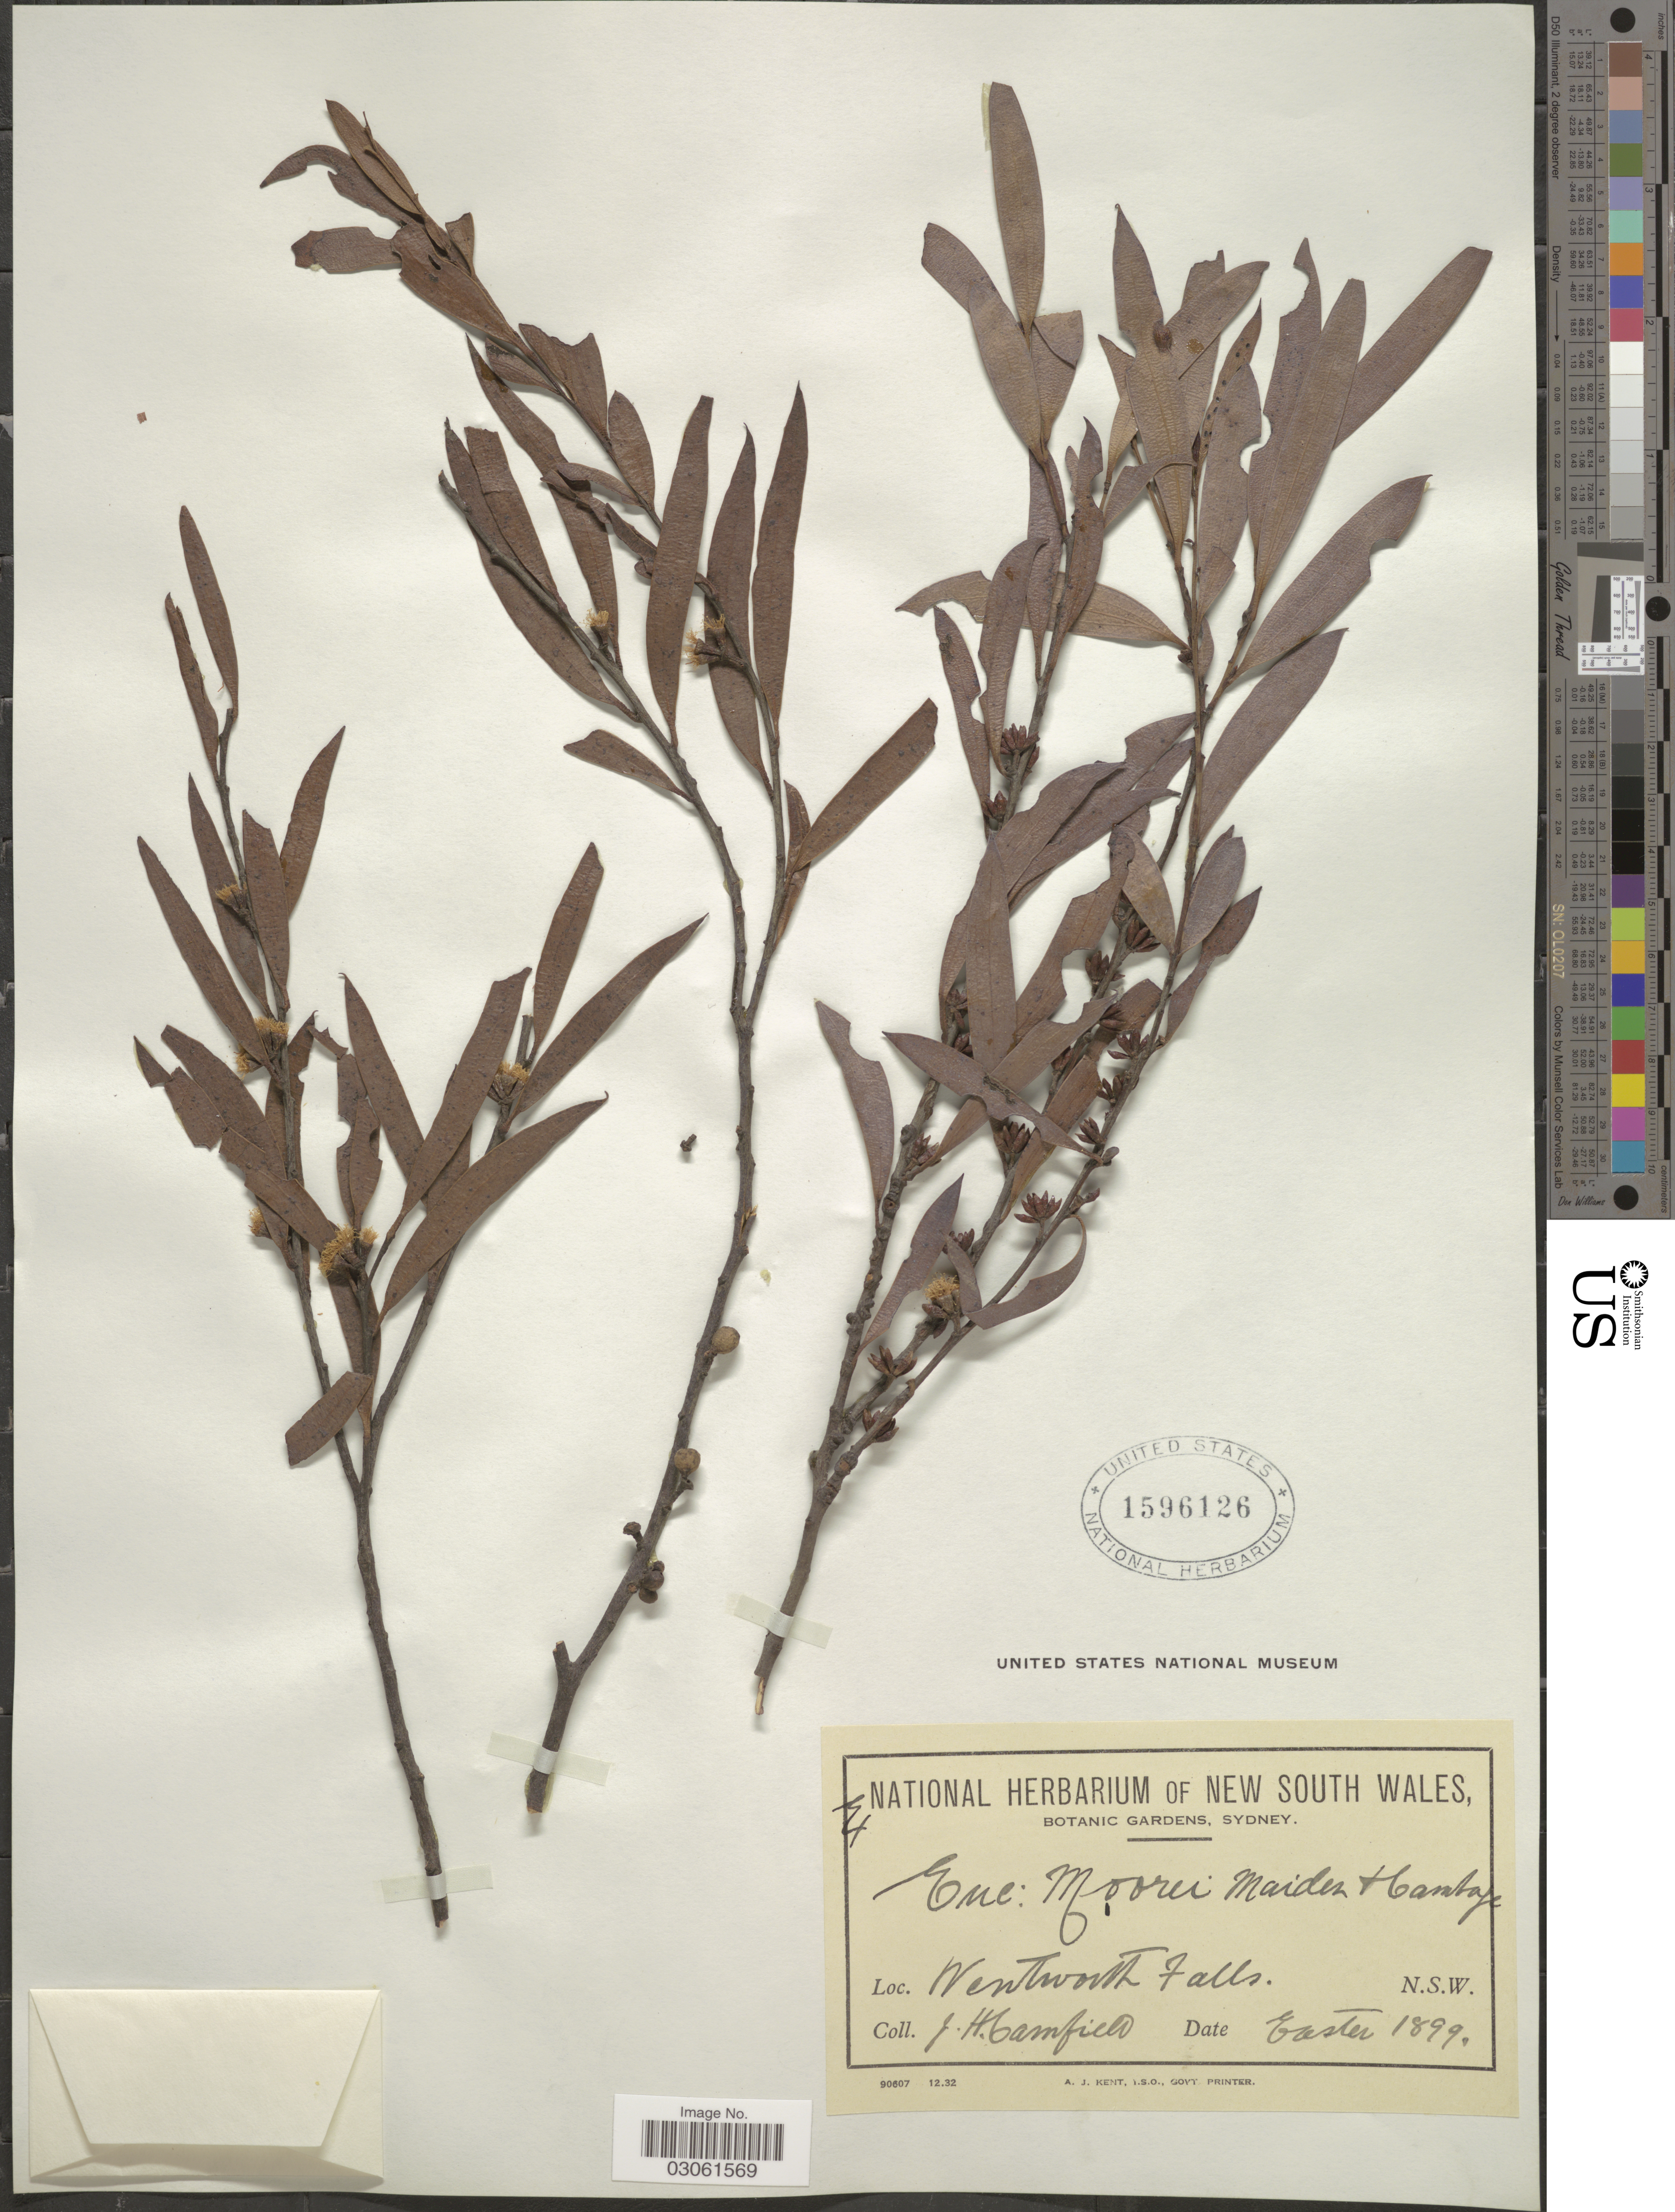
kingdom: Plantae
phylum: Tracheophyta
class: Magnoliopsida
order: Myrtales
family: Myrtaceae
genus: Eucalyptus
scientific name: Eucalyptus moorei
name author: Maiden & Cambage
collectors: J. Camfield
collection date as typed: Eastern 1899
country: Australia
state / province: New South Wales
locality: Wentworth Falls. N. S. W.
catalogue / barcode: US 1596126